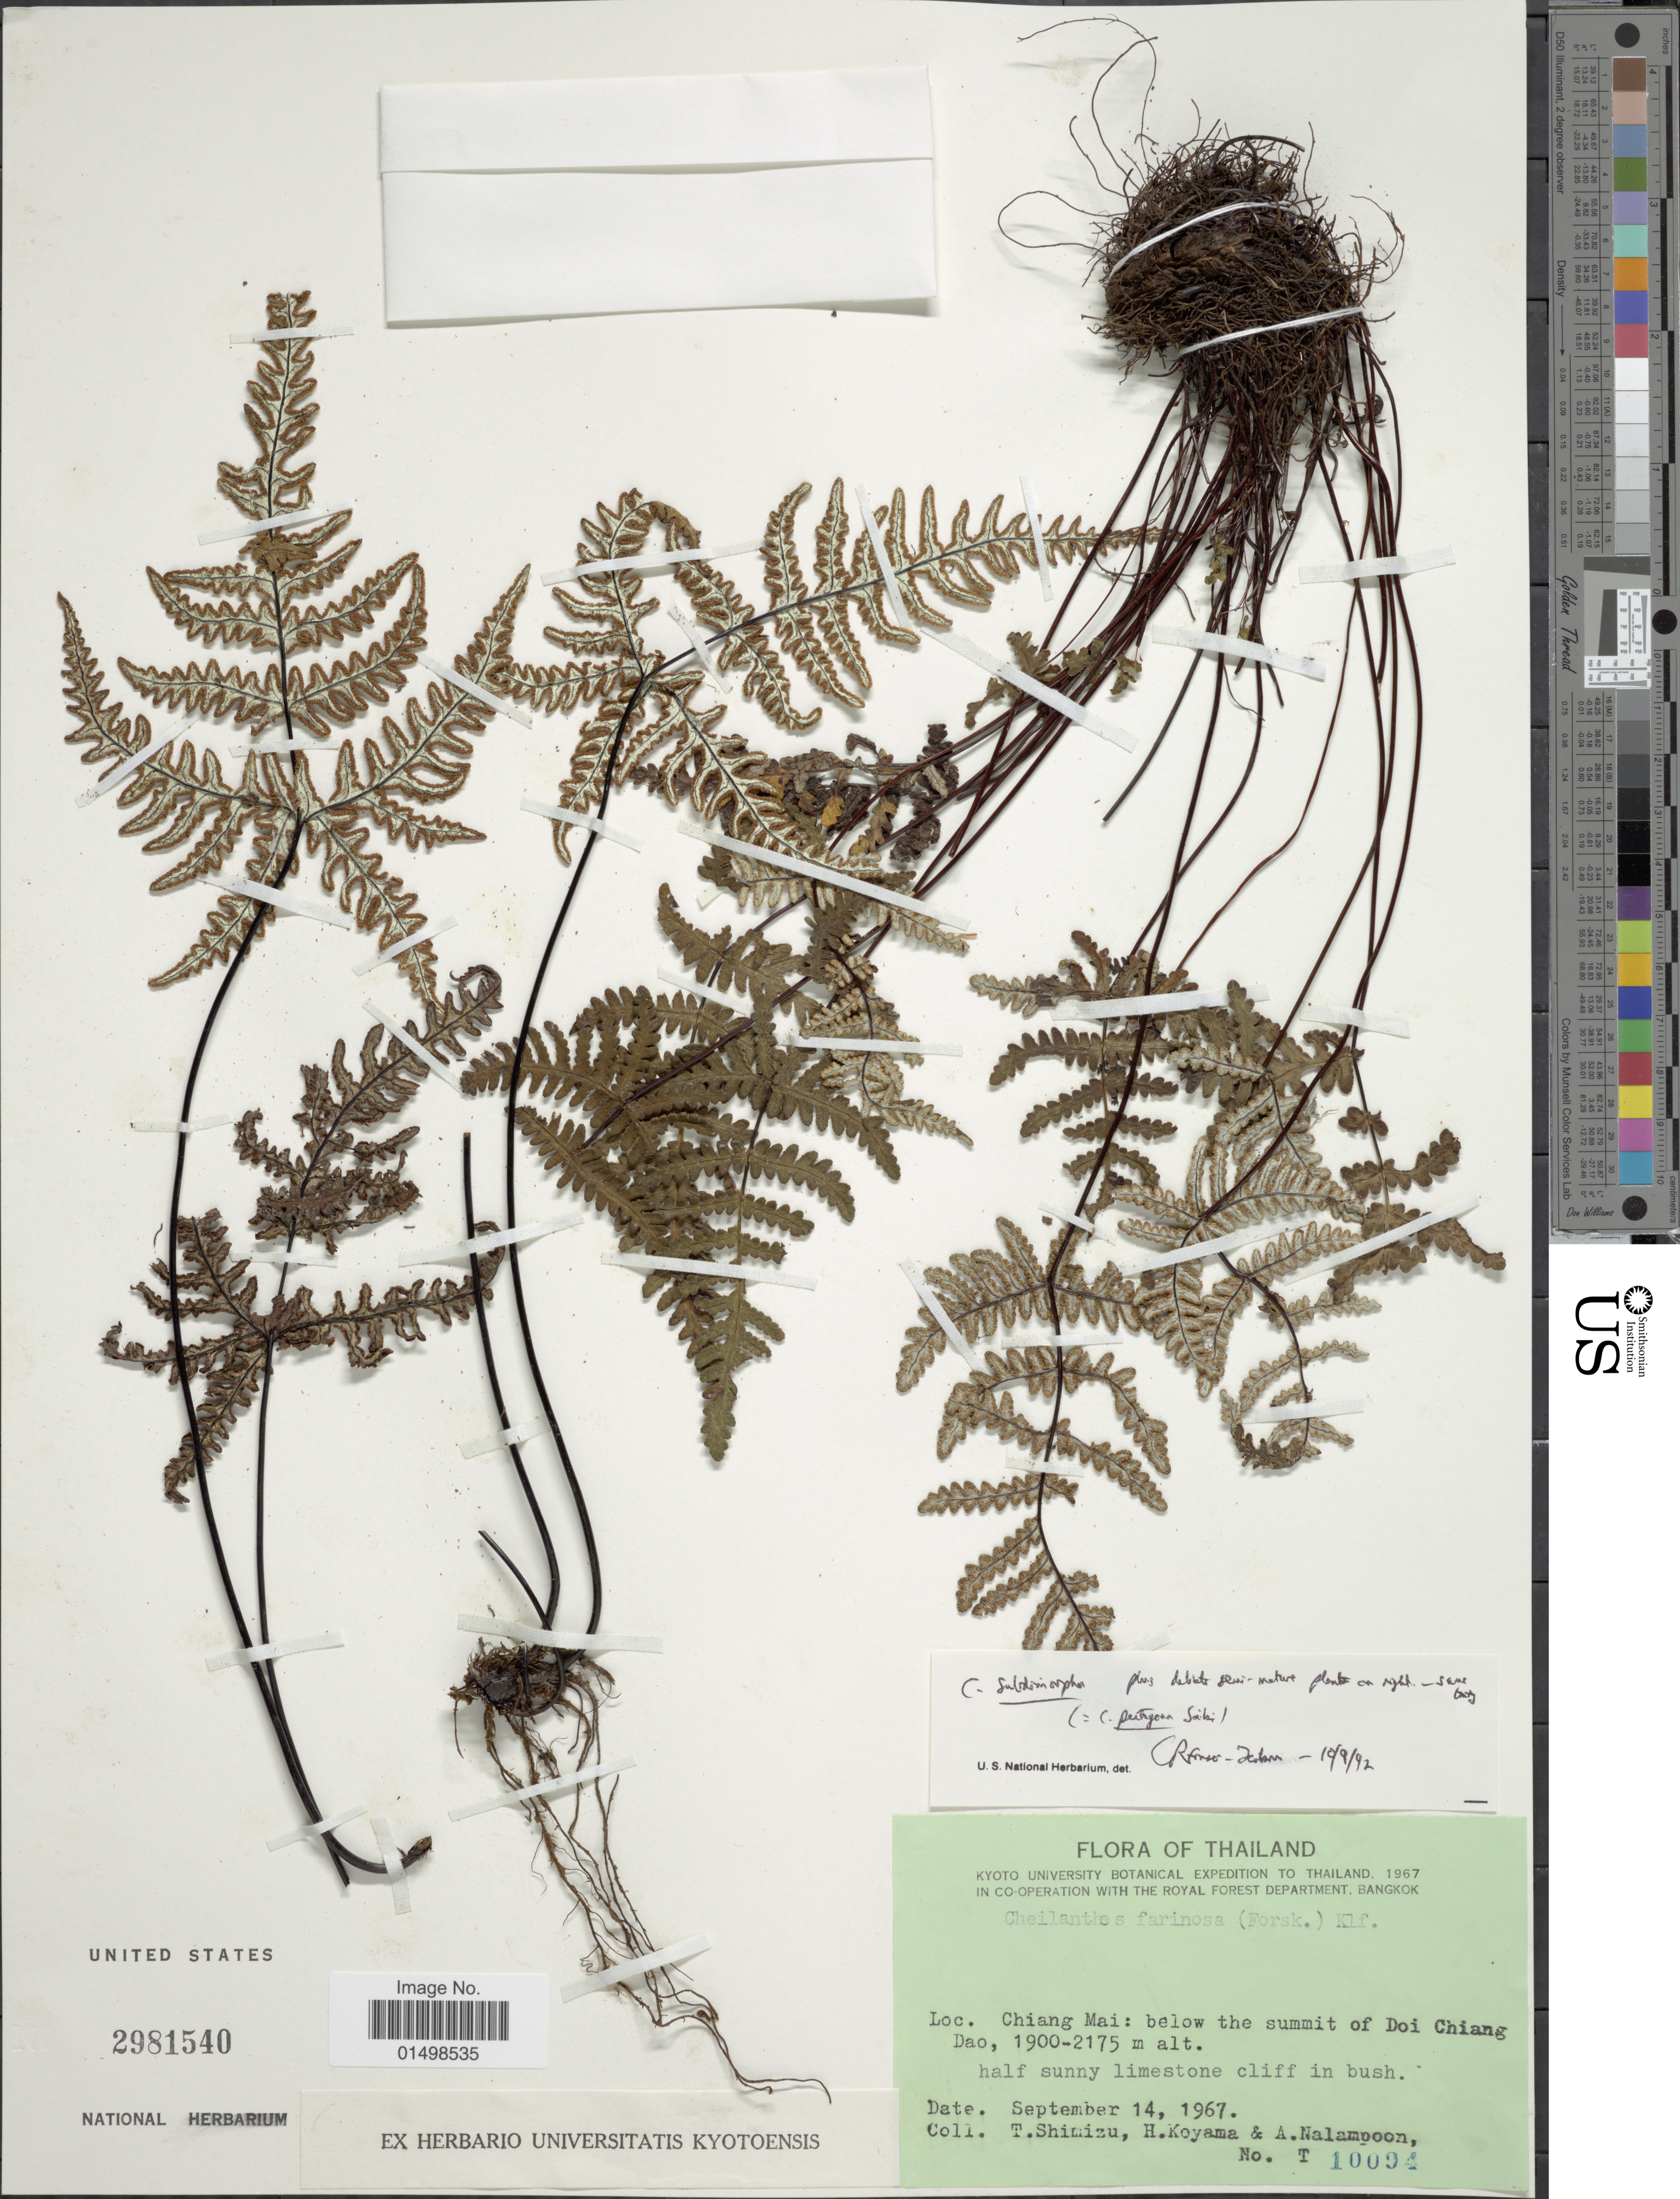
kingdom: Plantae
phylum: Tracheophyta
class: Polypodiopsida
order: Polypodiales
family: Pteridaceae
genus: Aleuritopteris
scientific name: Aleuritopteris farinosa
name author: (Forssk.) Fée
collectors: T. Shimizu, H. Koyama & A. Nalampoon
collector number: T10094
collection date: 1967-09-14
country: Thailand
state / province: Chiang Mai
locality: Flora of Thailand, Chiang Mai: below the summit of Doi Chiang Dao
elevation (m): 1900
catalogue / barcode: US 2981540